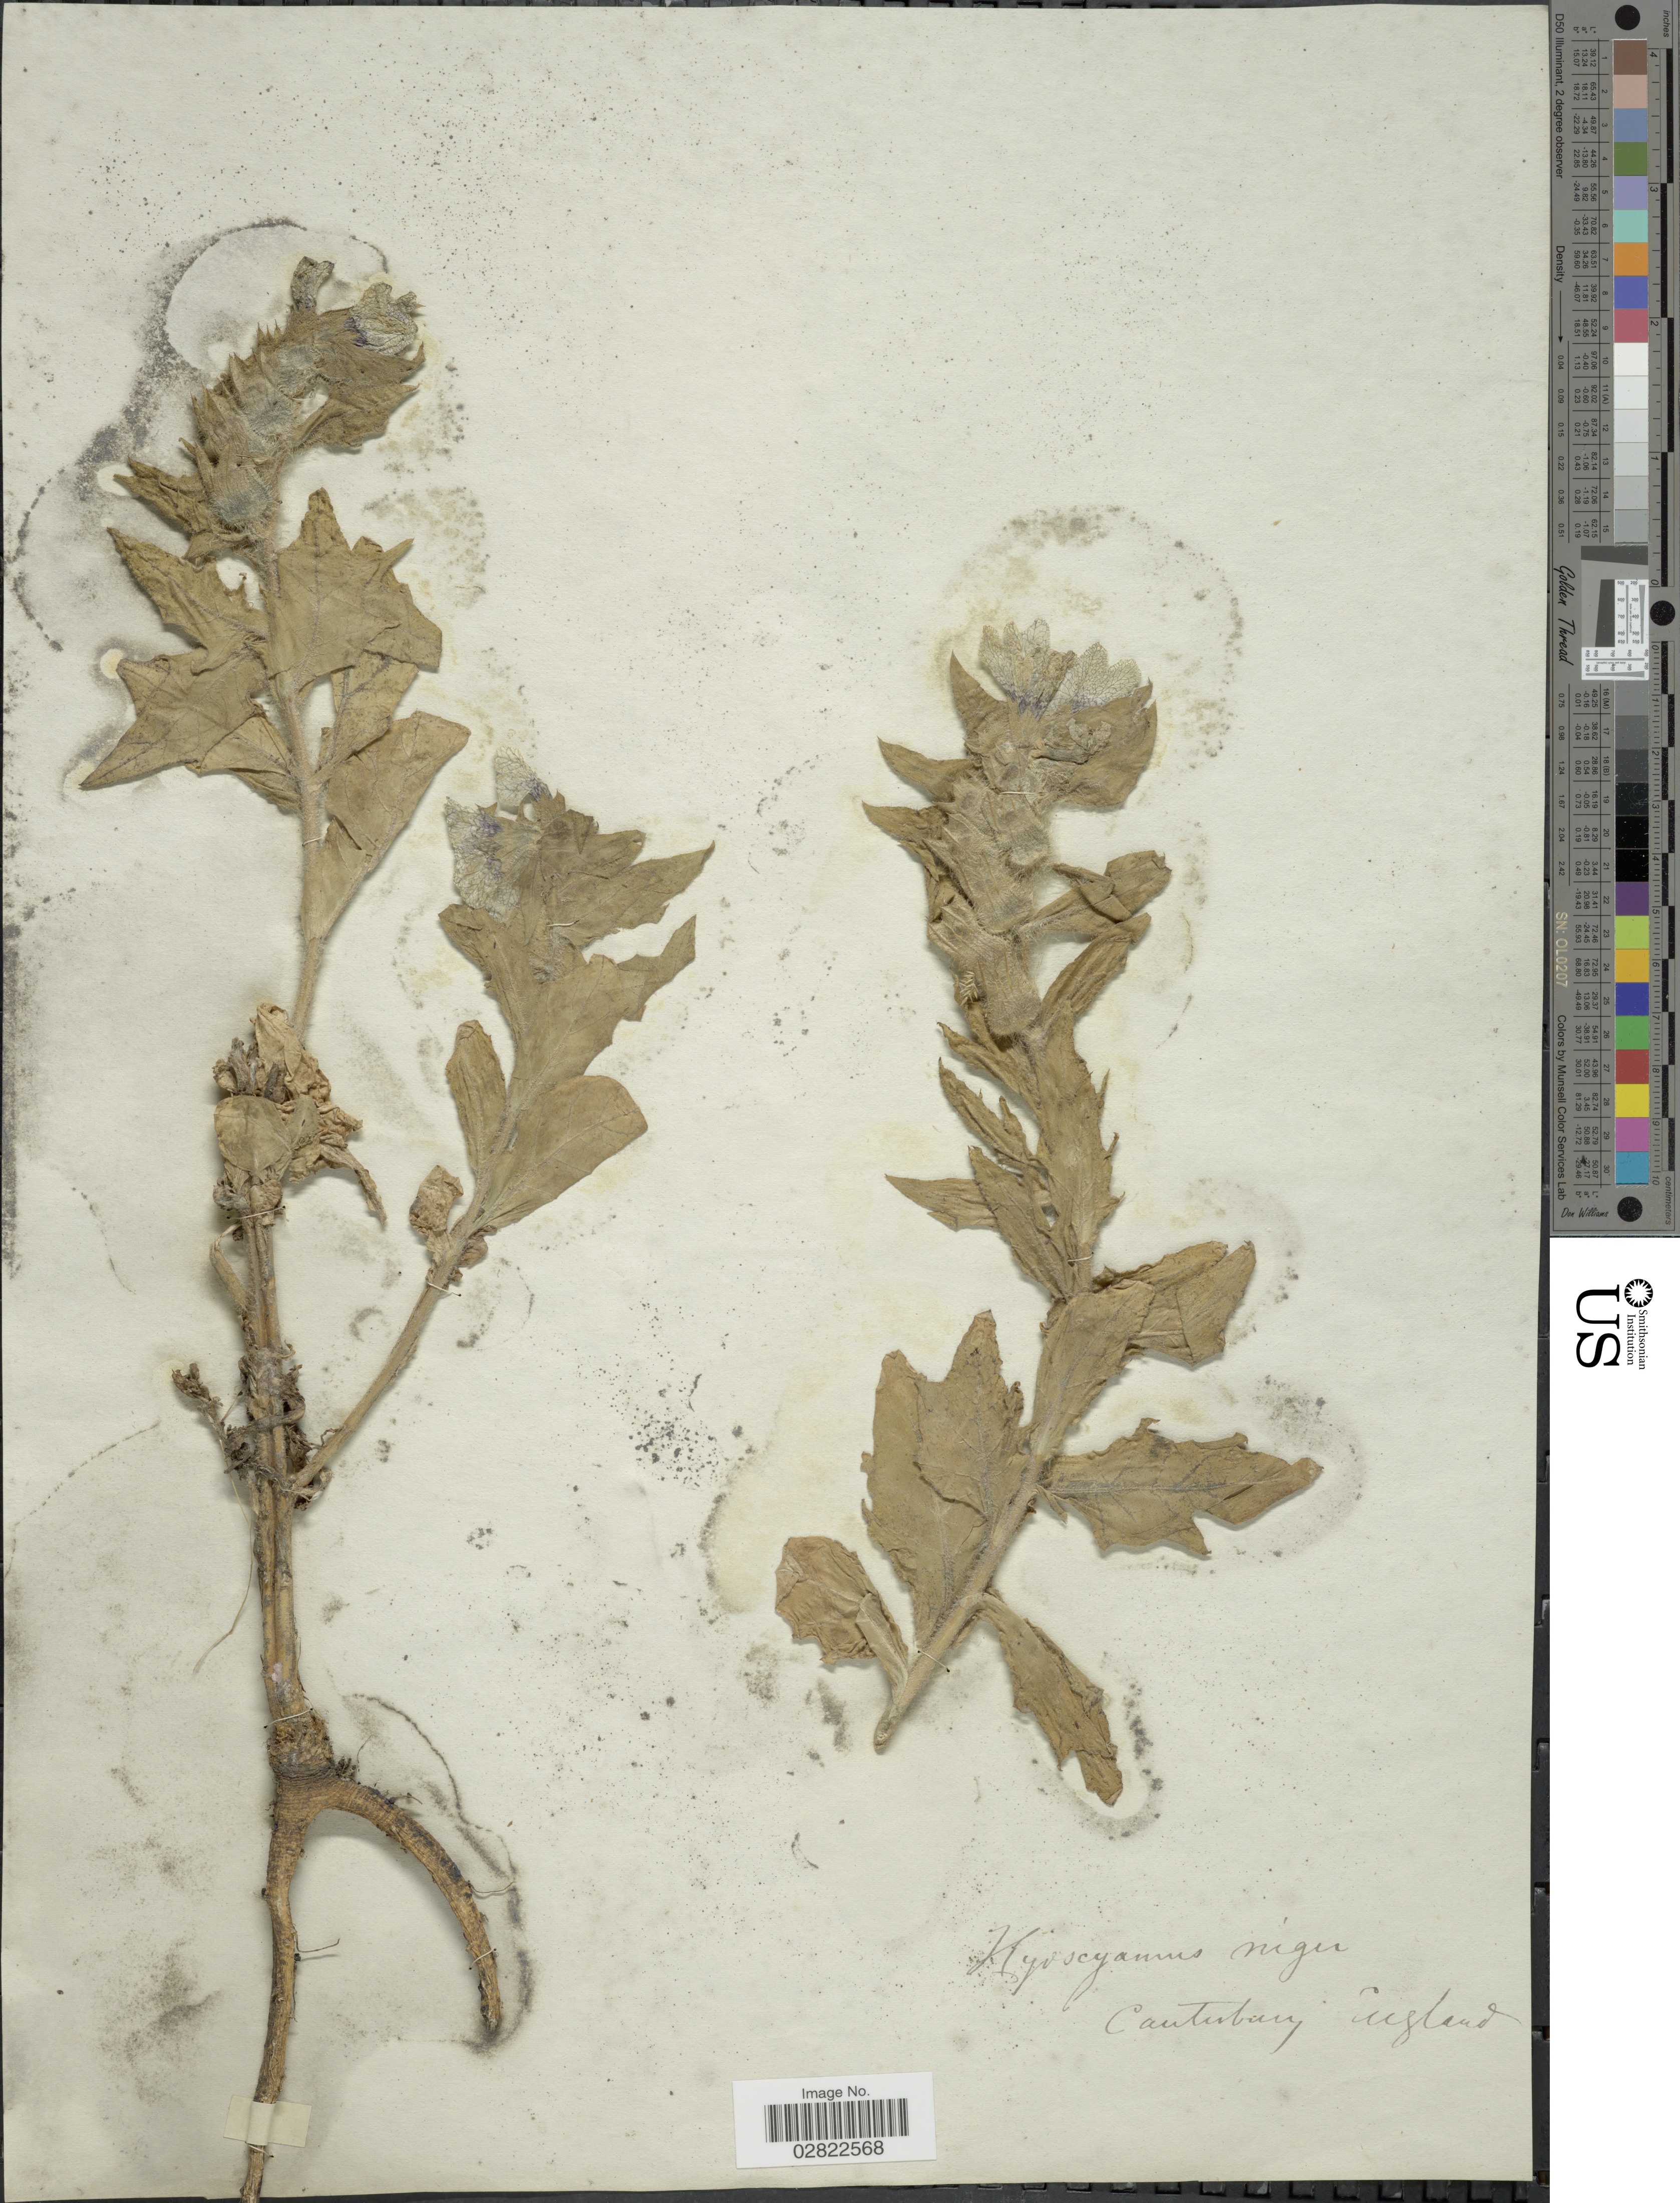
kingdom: Plantae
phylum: Tracheophyta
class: Magnoliopsida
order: Solanales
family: Solanaceae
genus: Hyoscyamus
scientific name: Hyoscyamus niger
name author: L.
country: United Kingdom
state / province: England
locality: Canterbury.